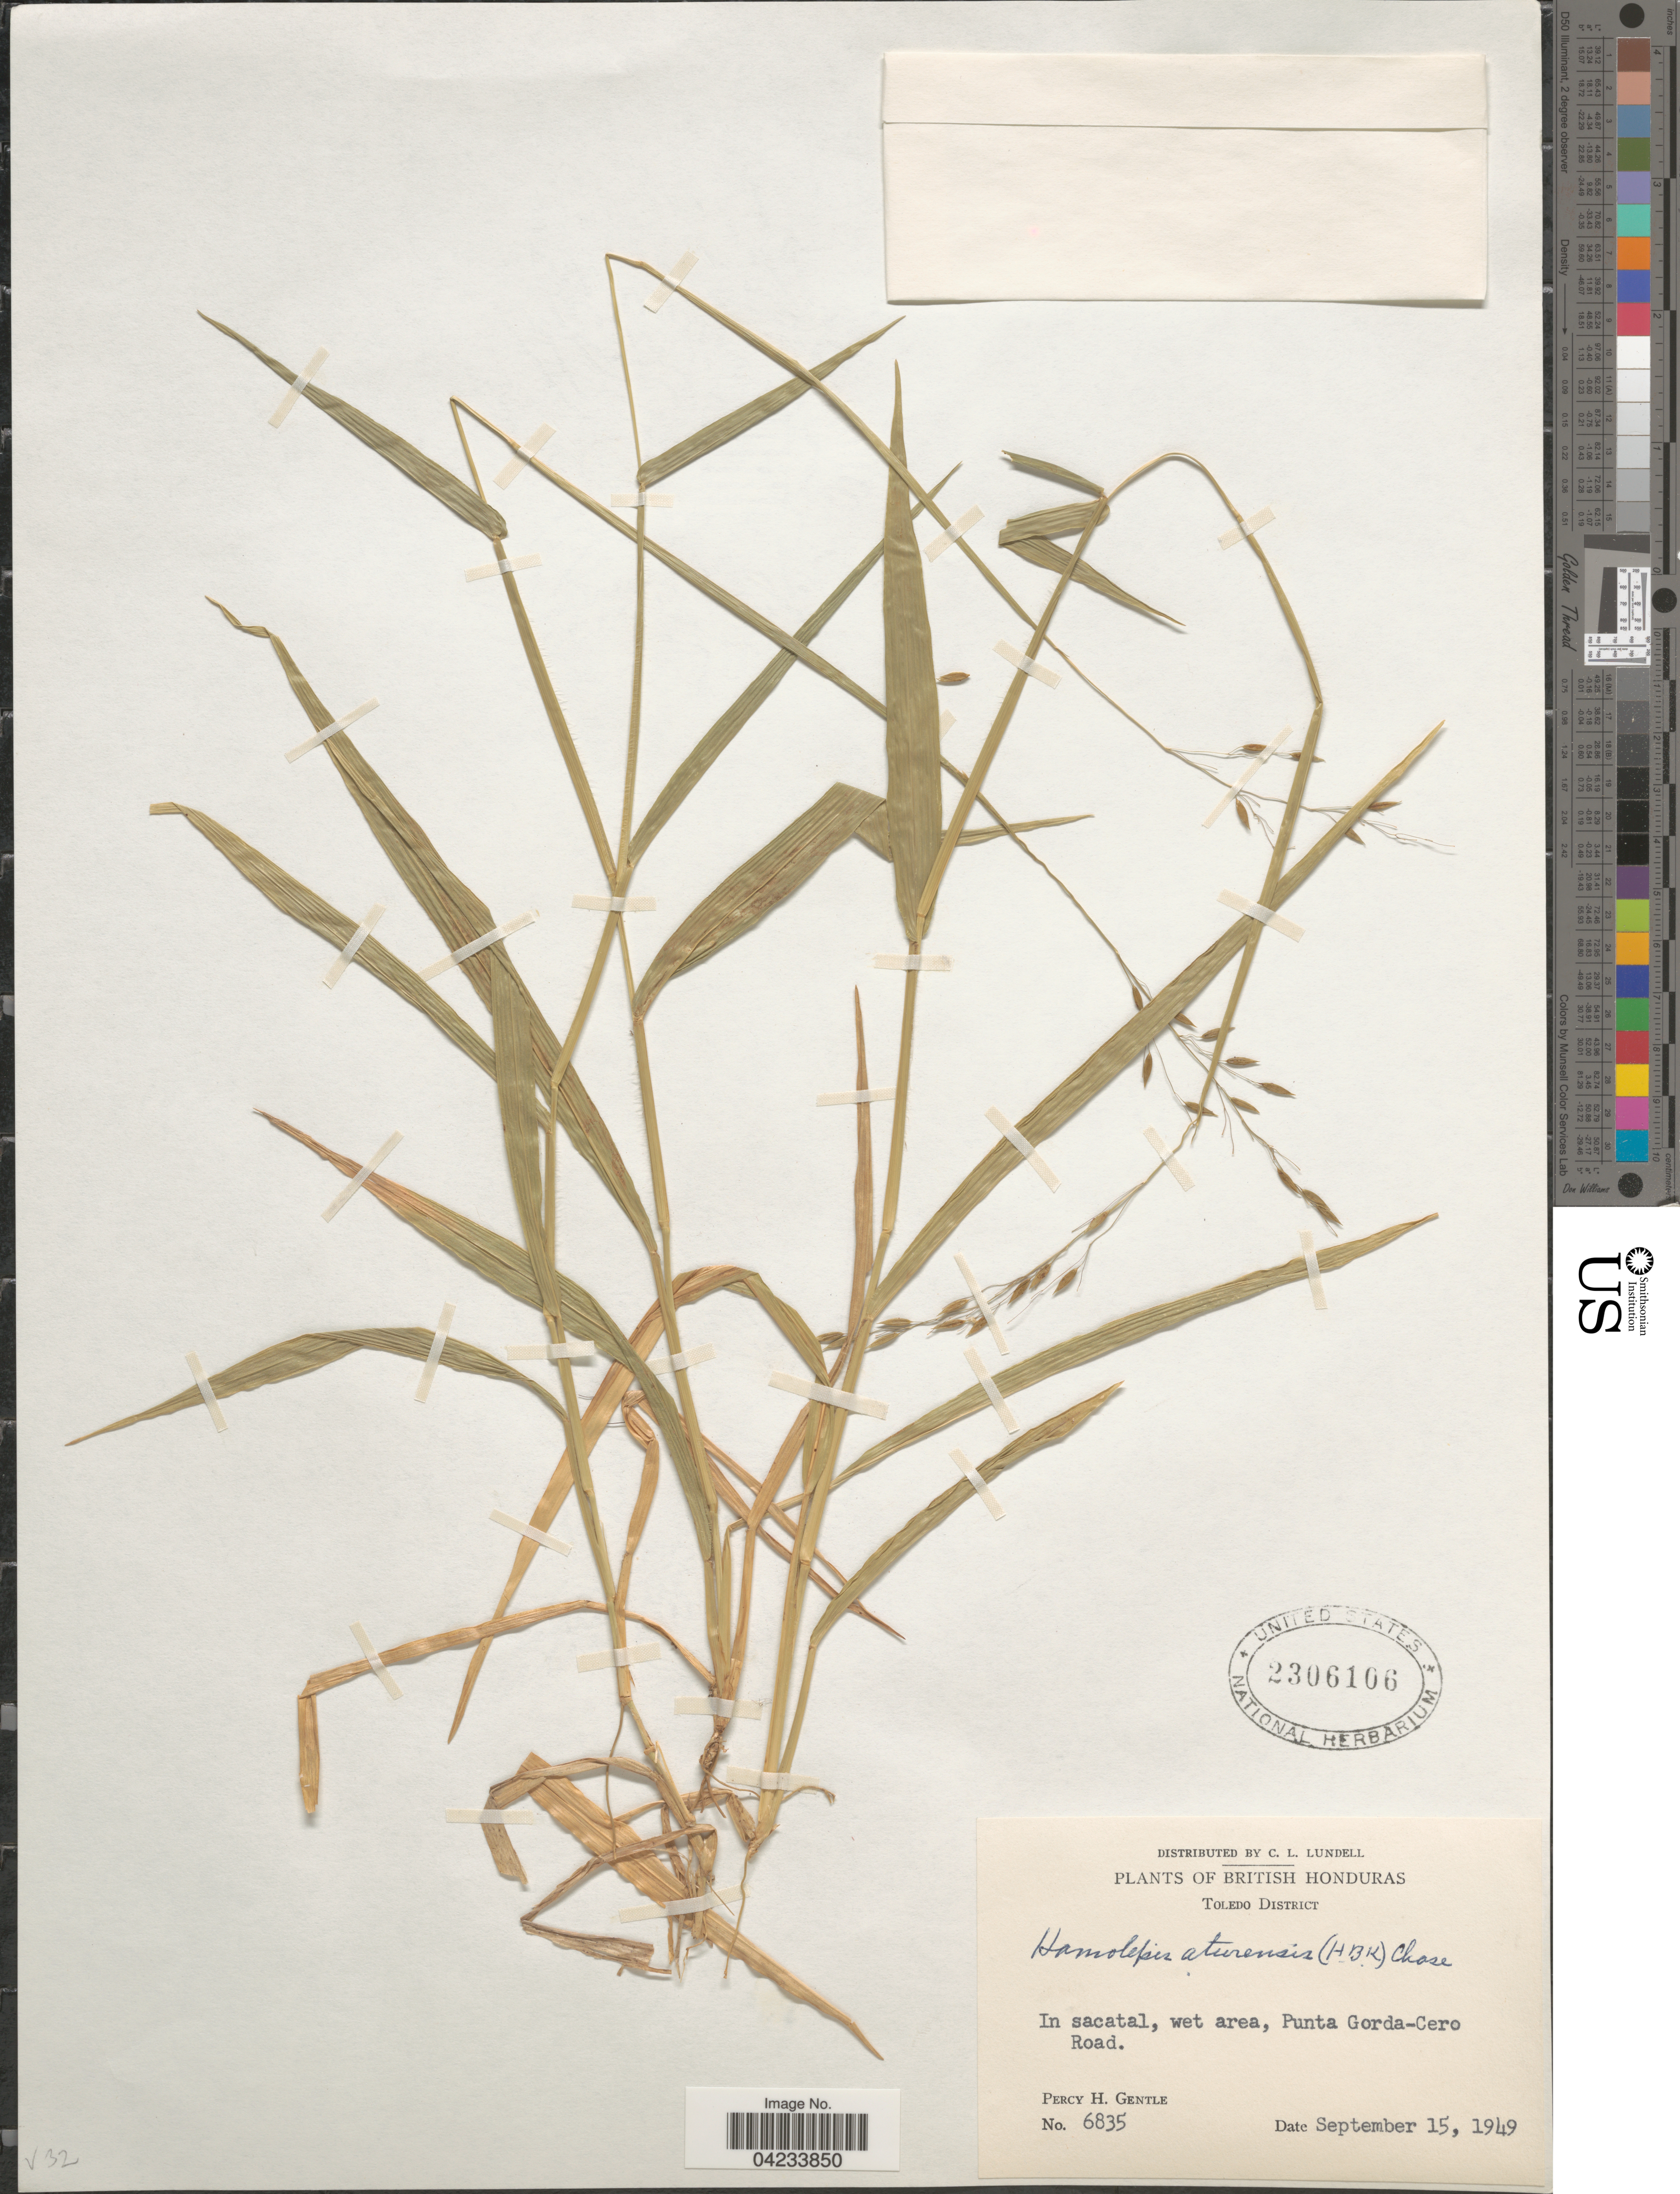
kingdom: Plantae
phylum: Tracheophyta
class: Liliopsida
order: Poales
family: Poaceae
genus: Homolepis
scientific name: Homolepis aturensis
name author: (Kunth) Chase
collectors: P. H. Gentle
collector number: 6835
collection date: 1949-09-15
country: Belize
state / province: Toledo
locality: British Honduras. Toledo District. In sacatal, wet area, Punta Gorda-Cero Road.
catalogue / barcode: US 2306106